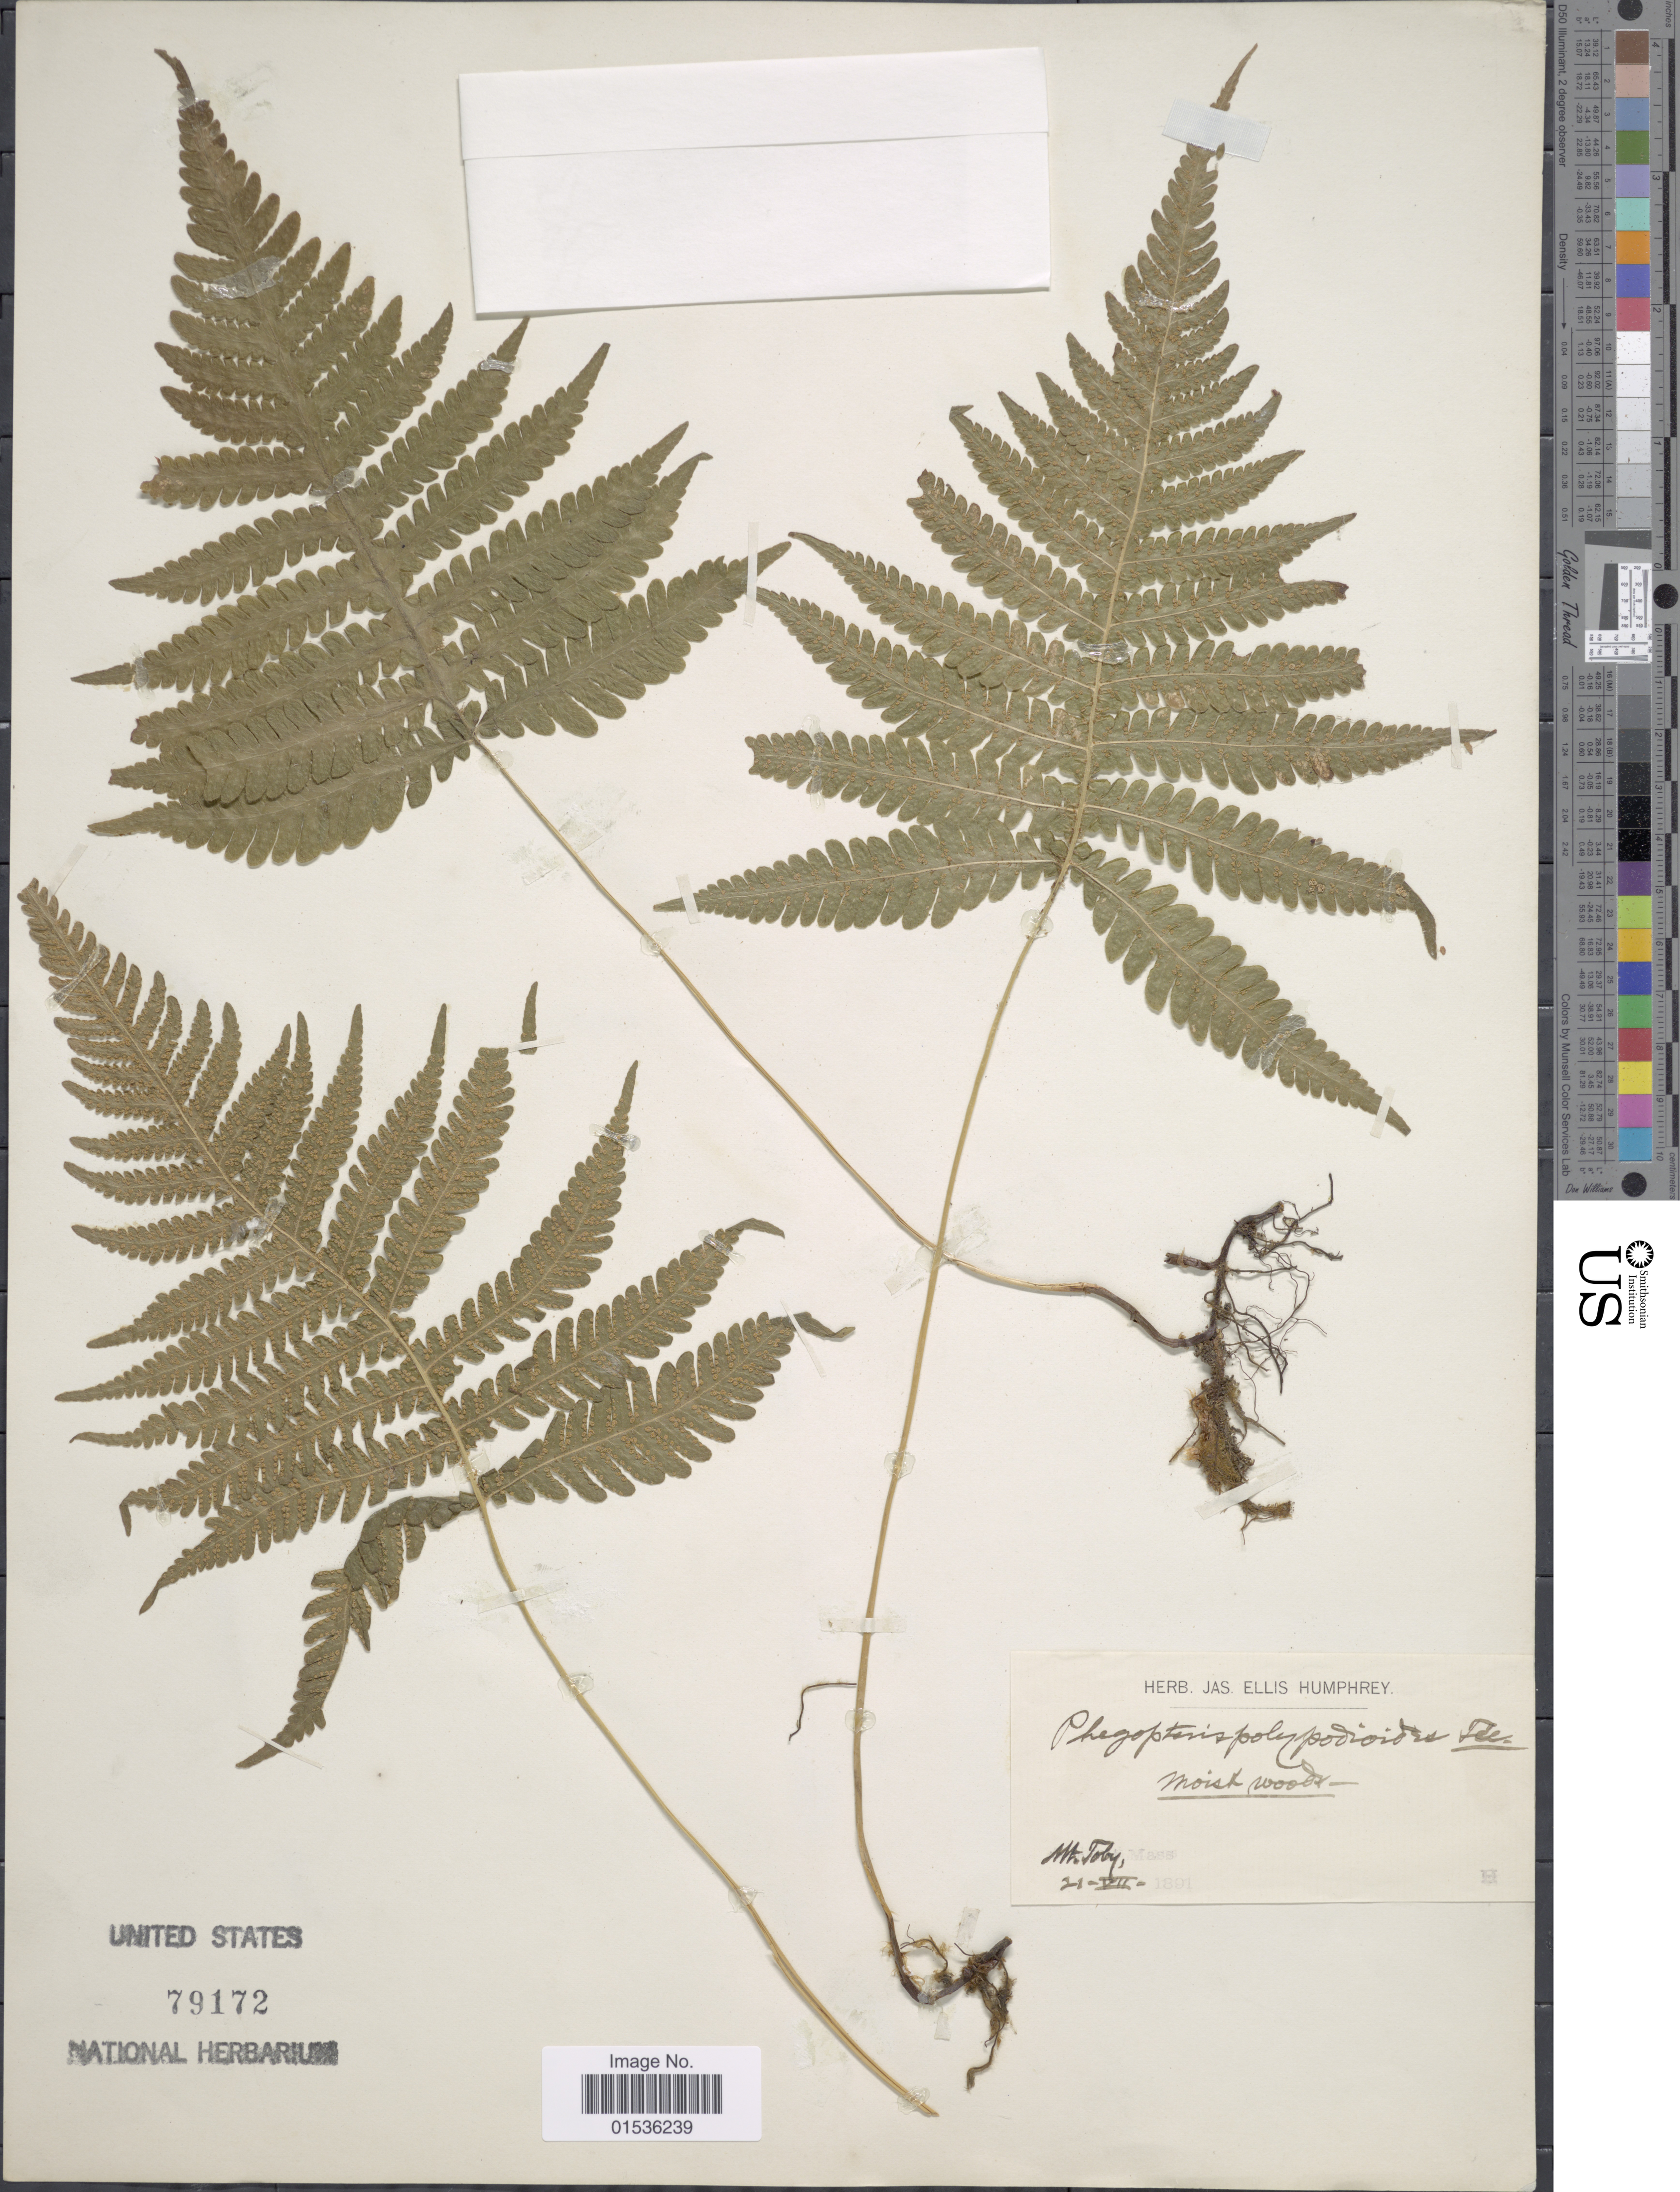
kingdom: Plantae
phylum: Tracheophyta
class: Polypodiopsida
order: Polypodiales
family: Thelypteridaceae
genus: Phegopteris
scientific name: Phegopteris connectilis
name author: (Michx.) Watt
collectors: ex herb. Jas. Ellis Humphrey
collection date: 1891-07-21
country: United States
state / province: Massachusetts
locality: Mass. Mt. Toby.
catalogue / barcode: US 79172